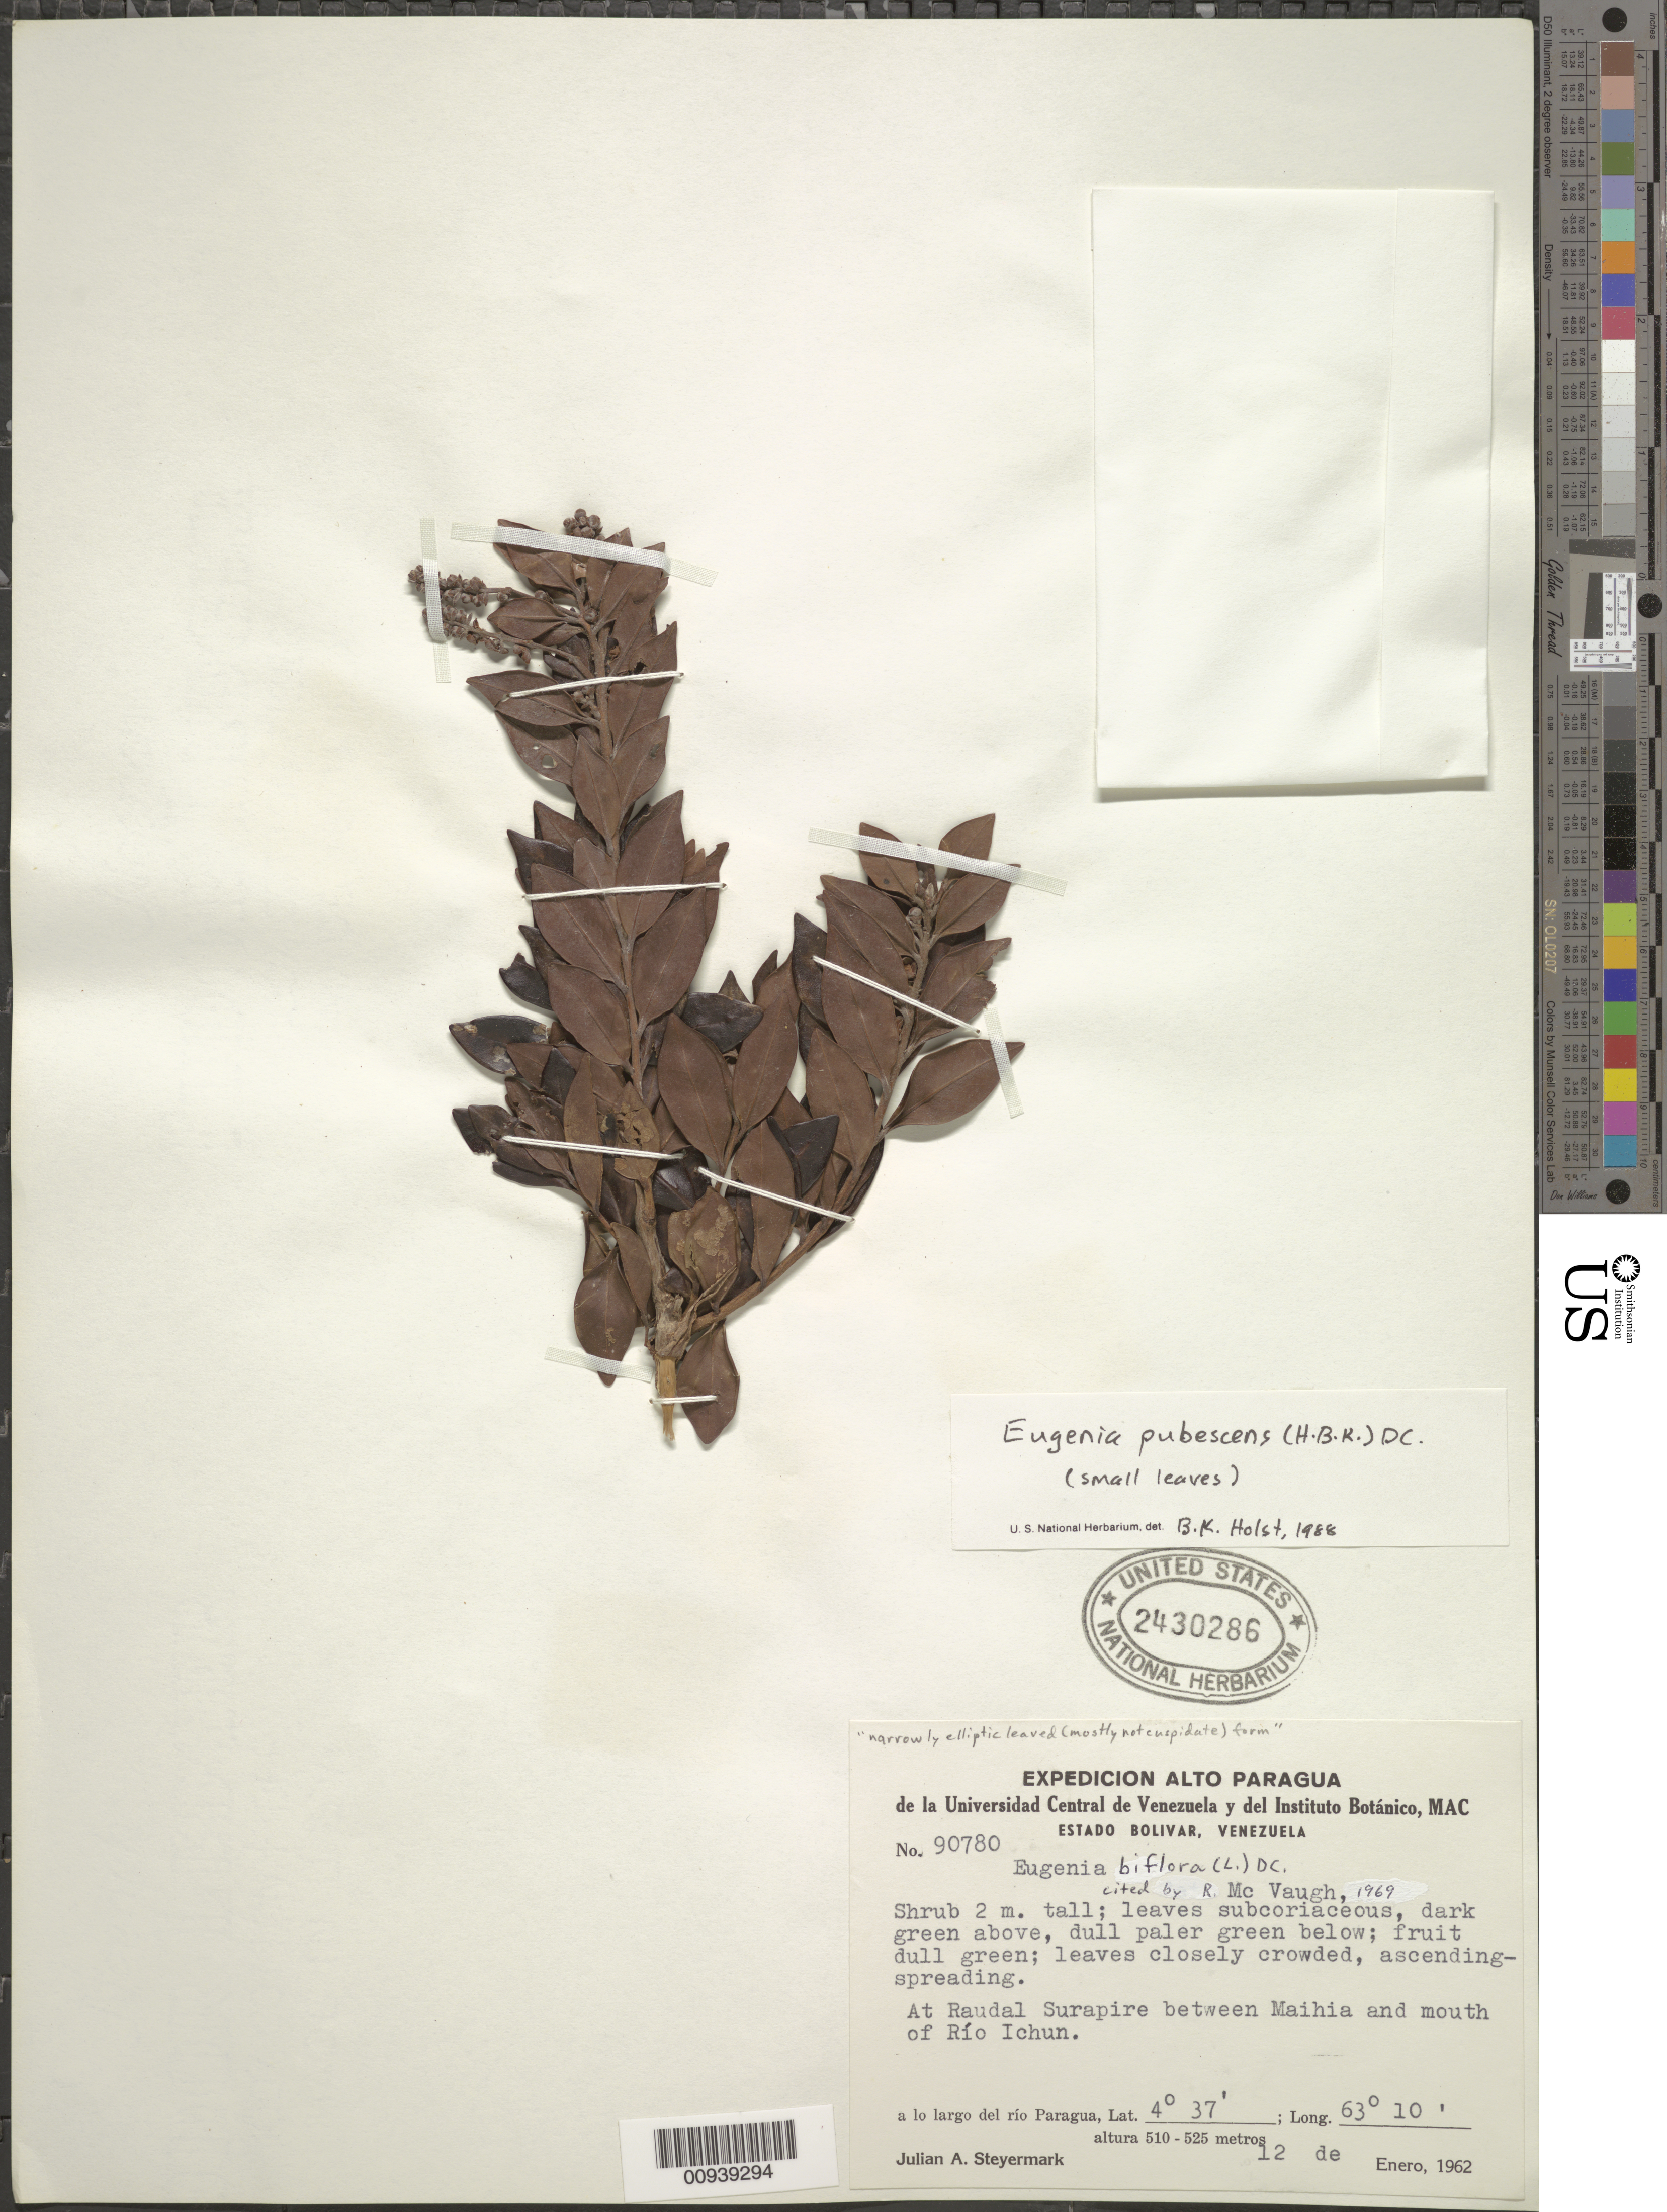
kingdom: Plantae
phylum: Tracheophyta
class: Magnoliopsida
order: Myrtales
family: Myrtaceae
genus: Eugenia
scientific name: Eugenia pubescens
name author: (Kunth) DC.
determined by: Holst, Bruce K.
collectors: J. Steyermark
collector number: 90780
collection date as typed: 12-Jan-62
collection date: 1962-01-12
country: Venezuela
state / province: Bolívar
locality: Raudal Surapire, between Maihia and mouth of Río Ichun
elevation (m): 510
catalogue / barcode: US 2430286